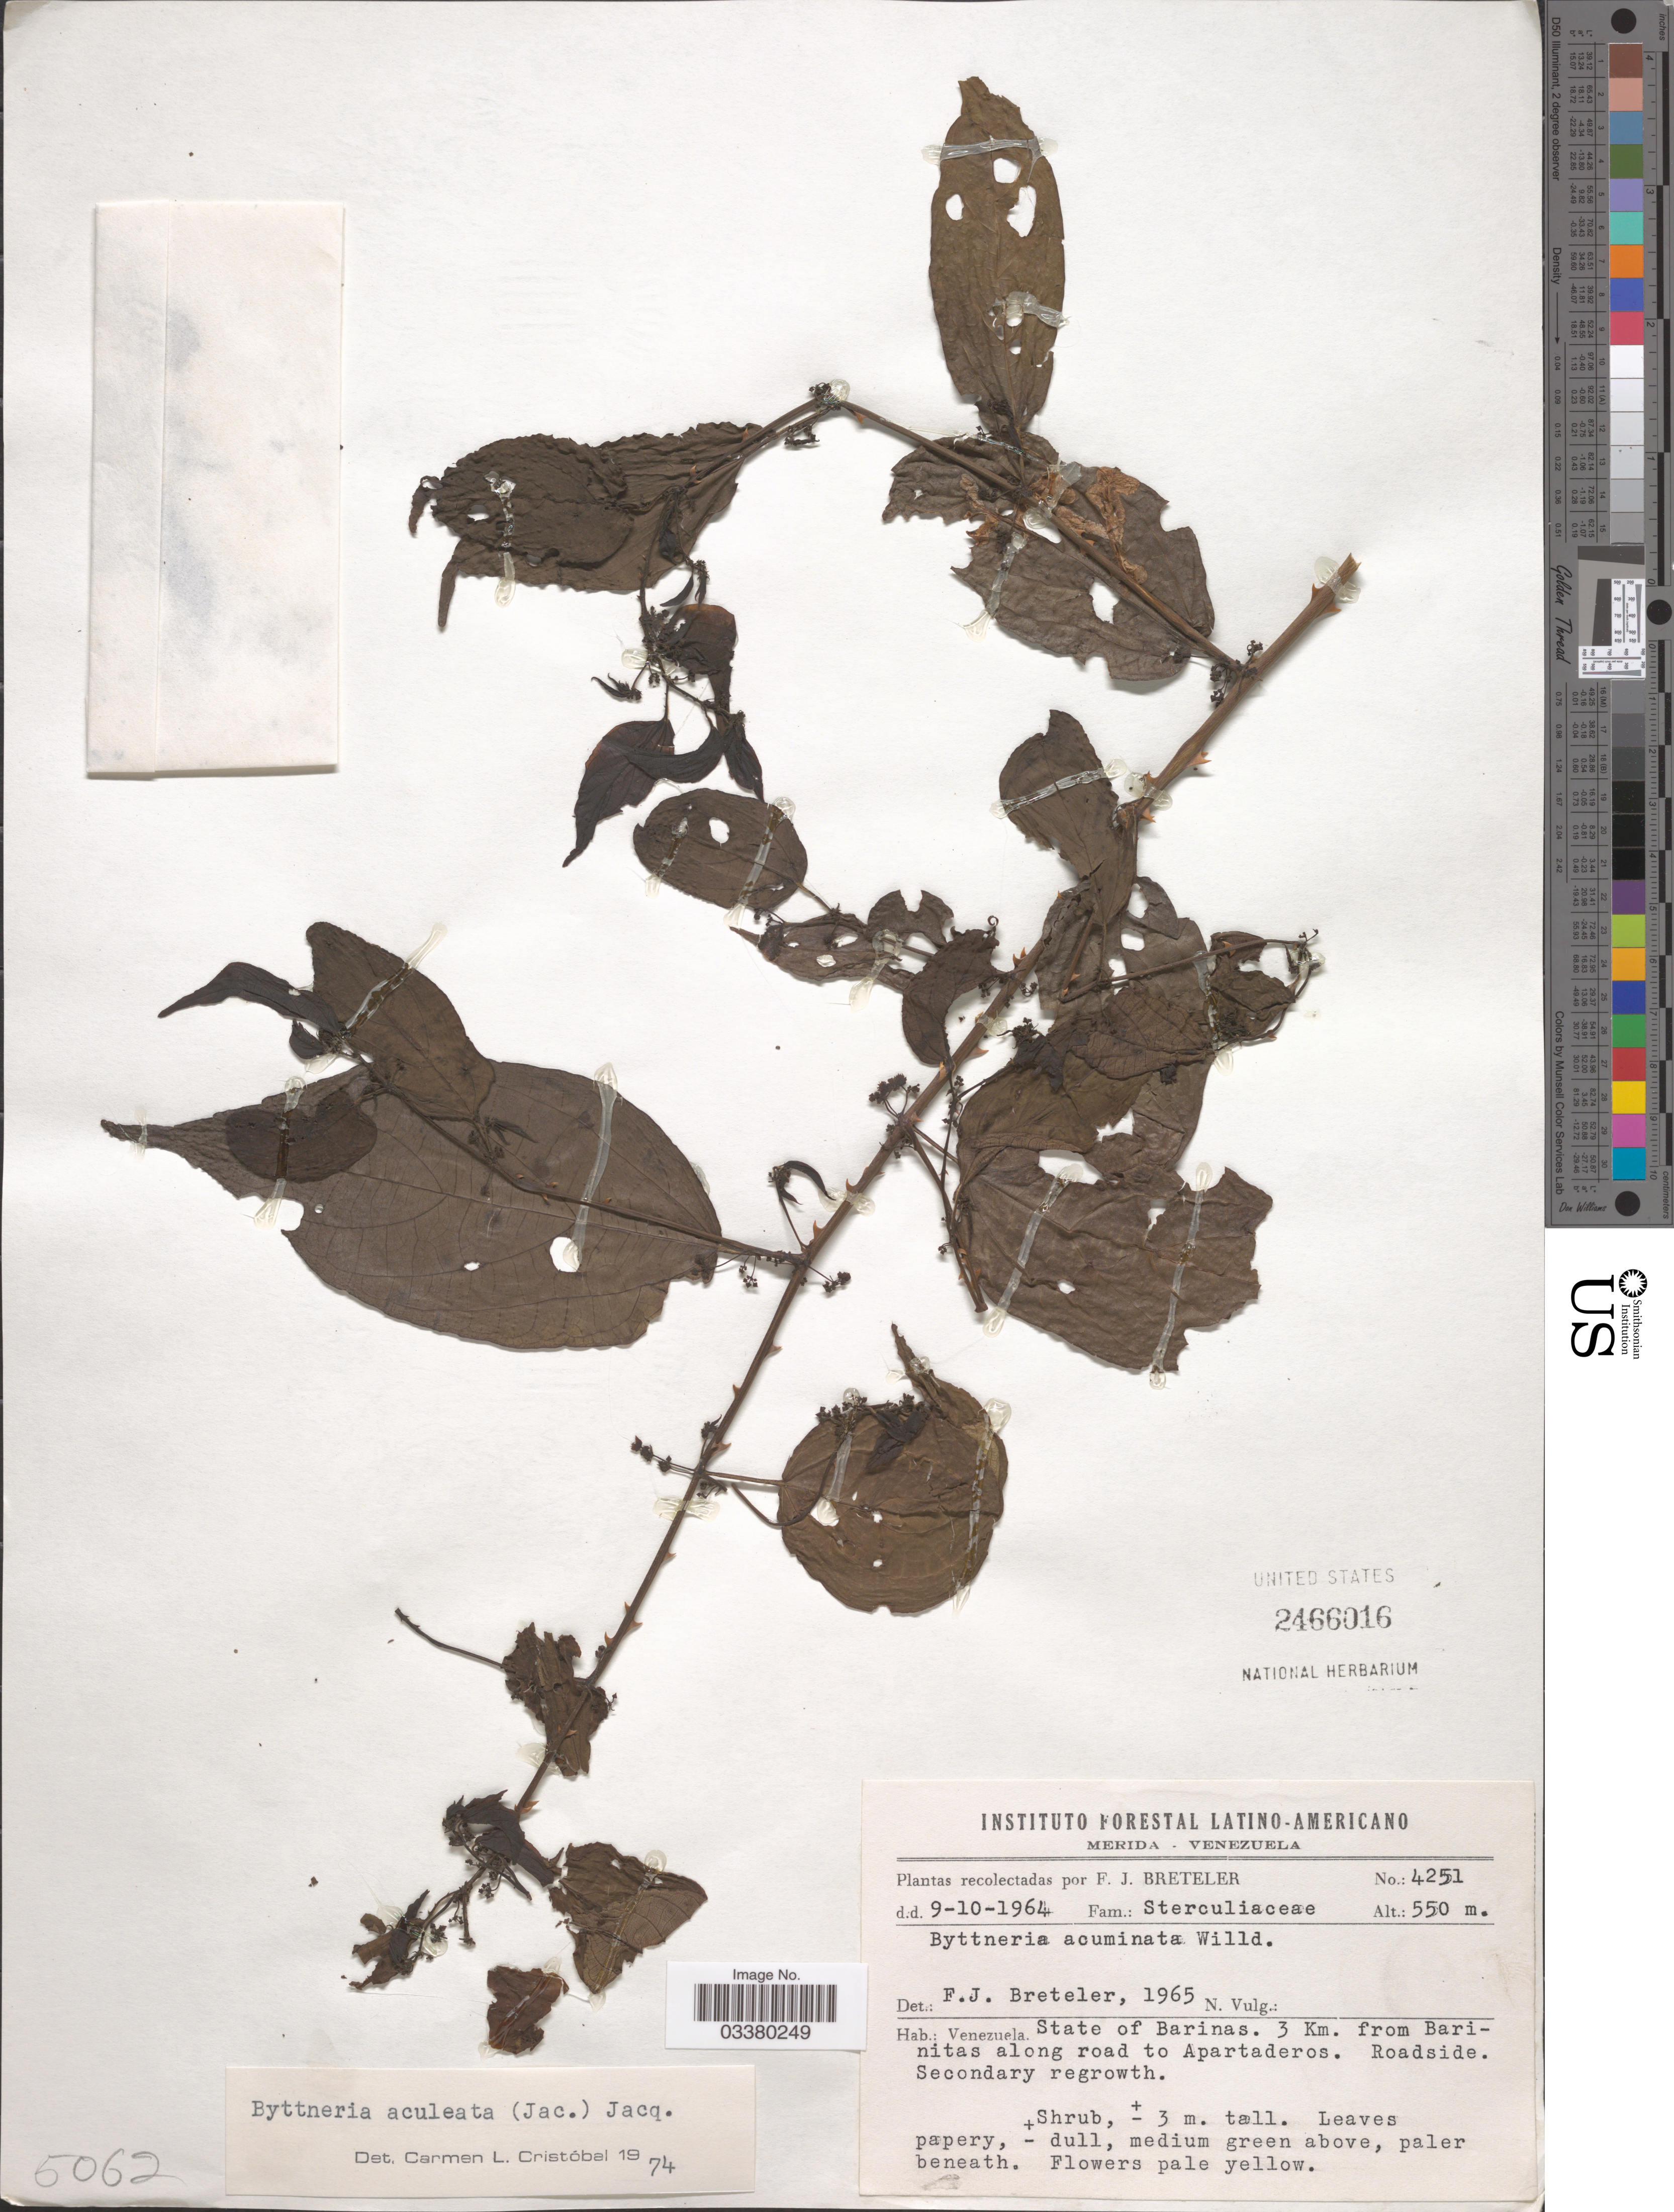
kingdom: Plantae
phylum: Tracheophyta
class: Magnoliopsida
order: Malvales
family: Malvaceae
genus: Byttneria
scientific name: Byttneria aculeata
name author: (Jacq.) Jacq.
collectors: F. J. Breteler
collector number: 4251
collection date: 1964-10-09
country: Venezuela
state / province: Barinas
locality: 3 Km. from Barinitas along road to Apartaderos.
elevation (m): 550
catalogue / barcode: US 2466016